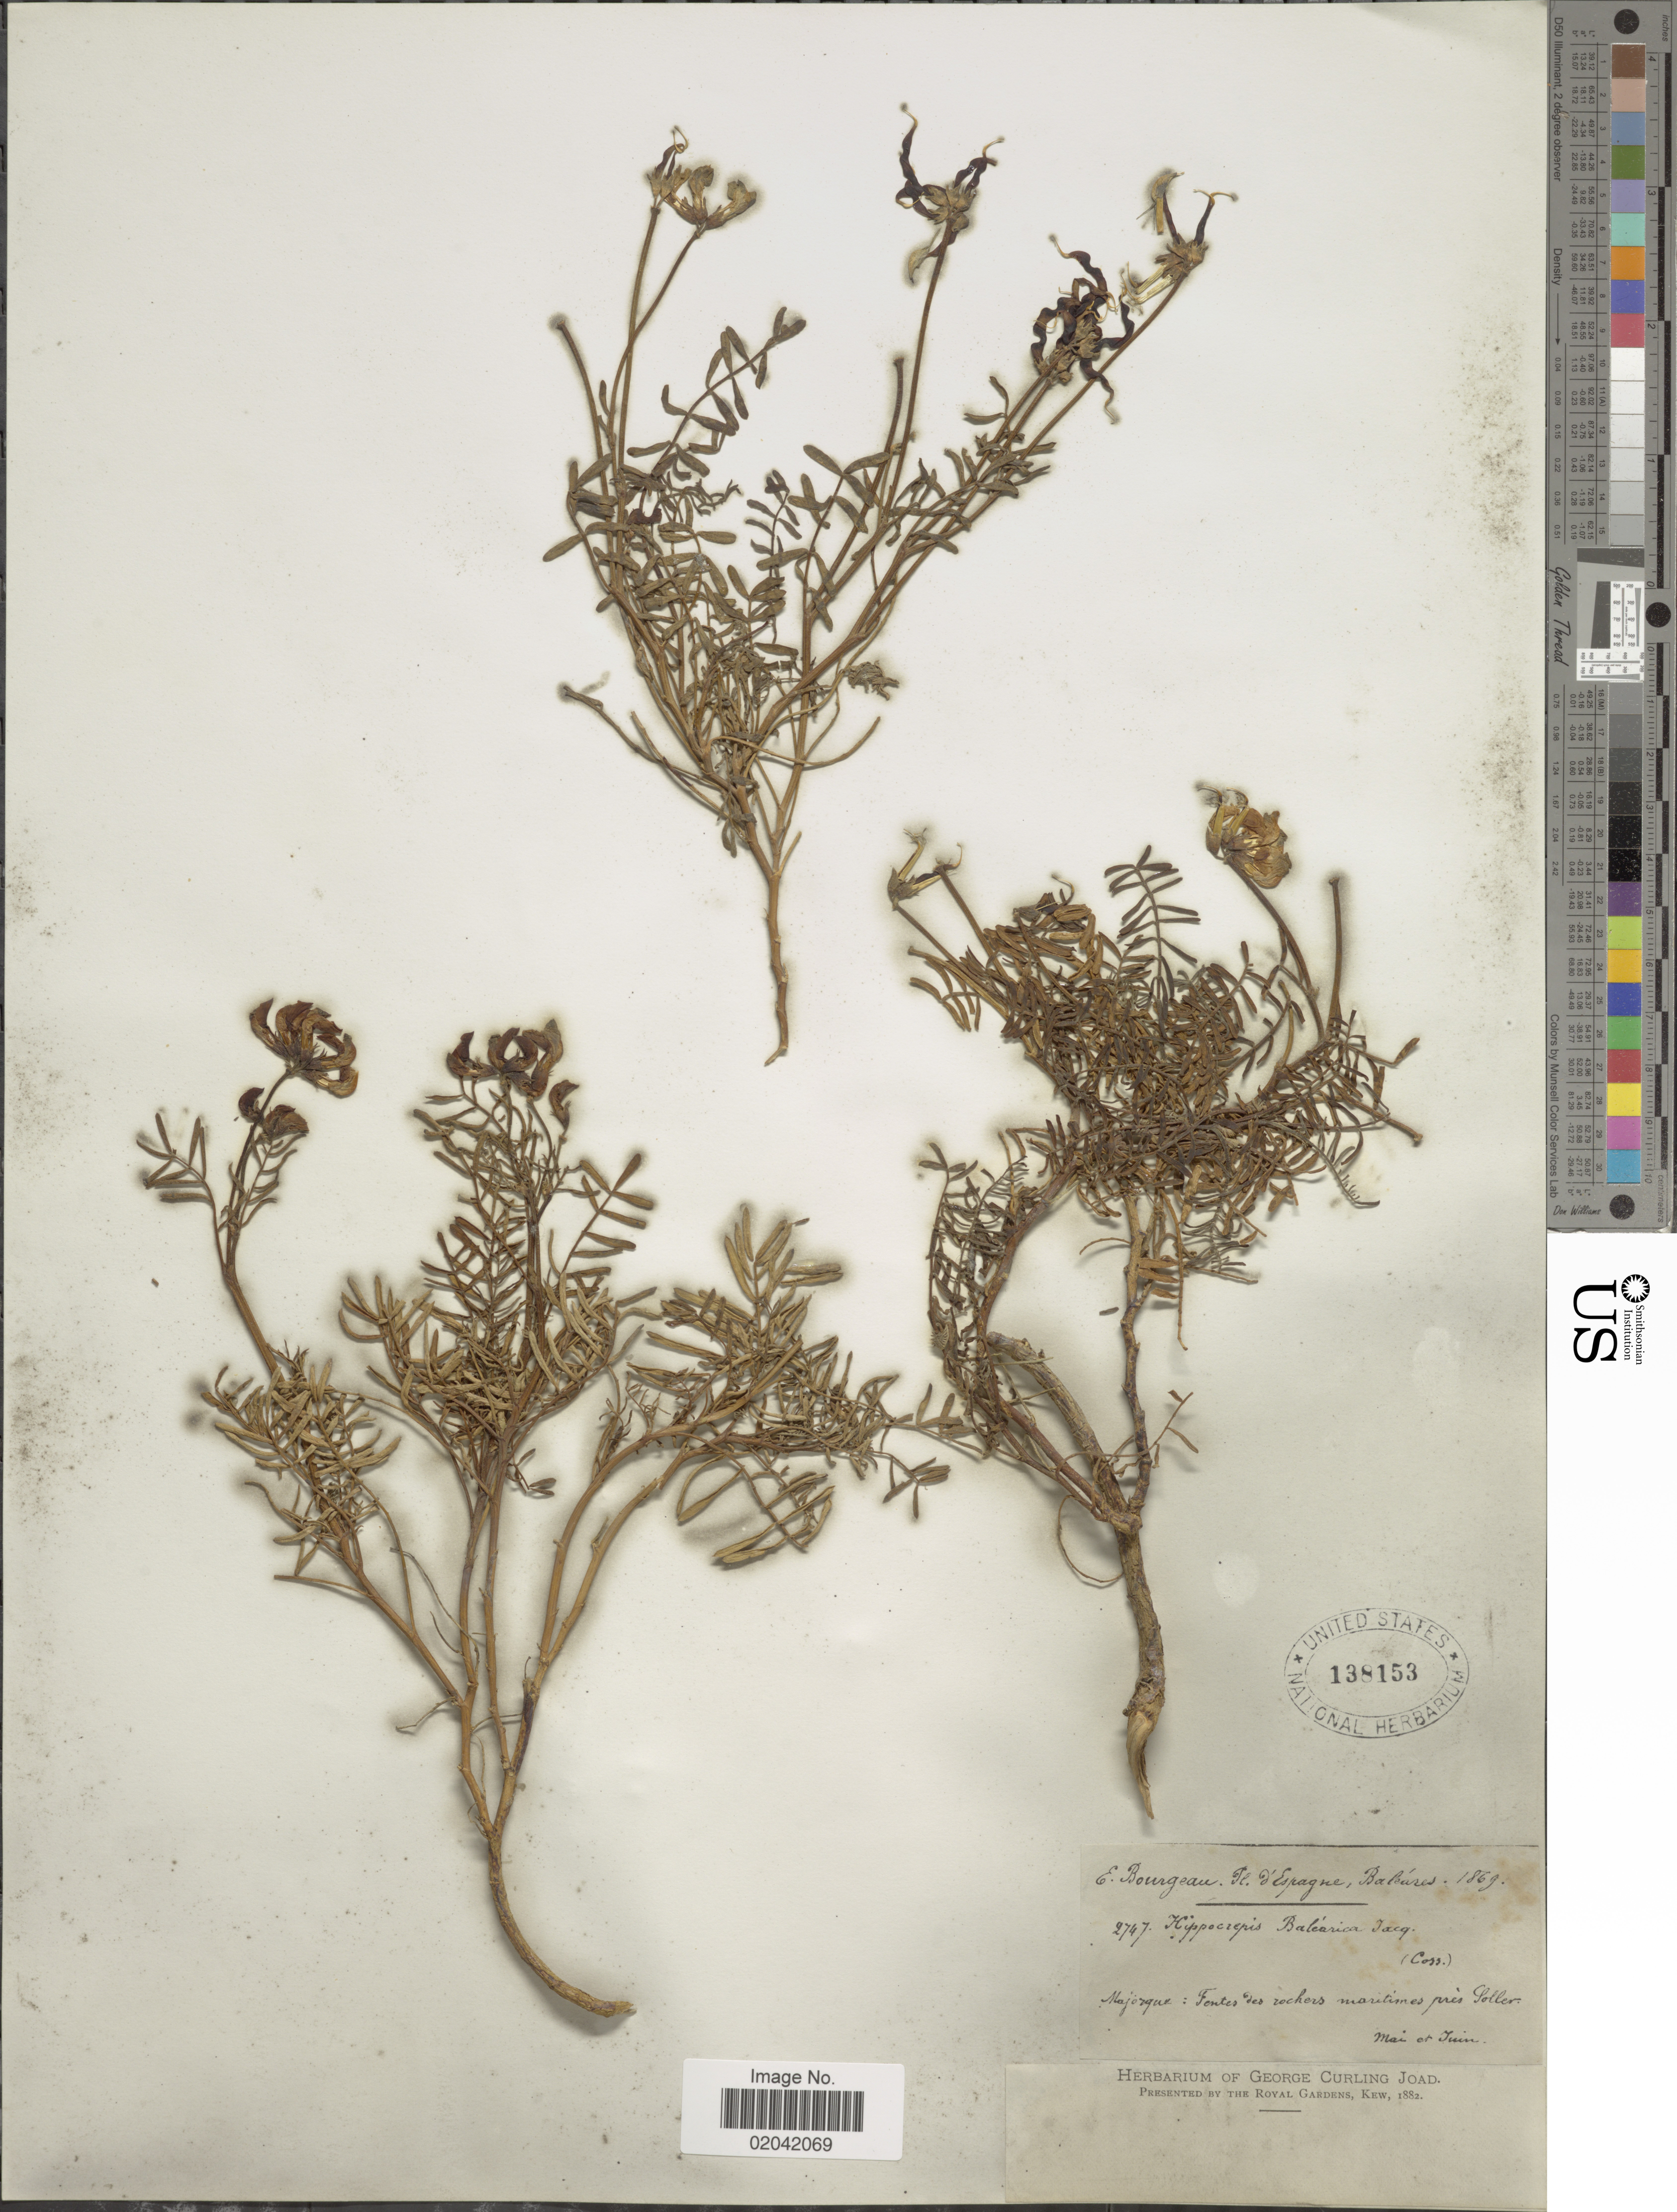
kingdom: Plantae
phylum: Tracheophyta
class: Magnoliopsida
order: Fabales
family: Fabaceae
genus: Hippocrepis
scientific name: Hippocrepis balearica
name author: Jacq.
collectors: E. Bourgeau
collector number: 2747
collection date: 1869-05/1869-06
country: Spain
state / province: Islas Baleares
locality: Majorque: fentes des rochers maritimes prés Soller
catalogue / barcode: US 138153